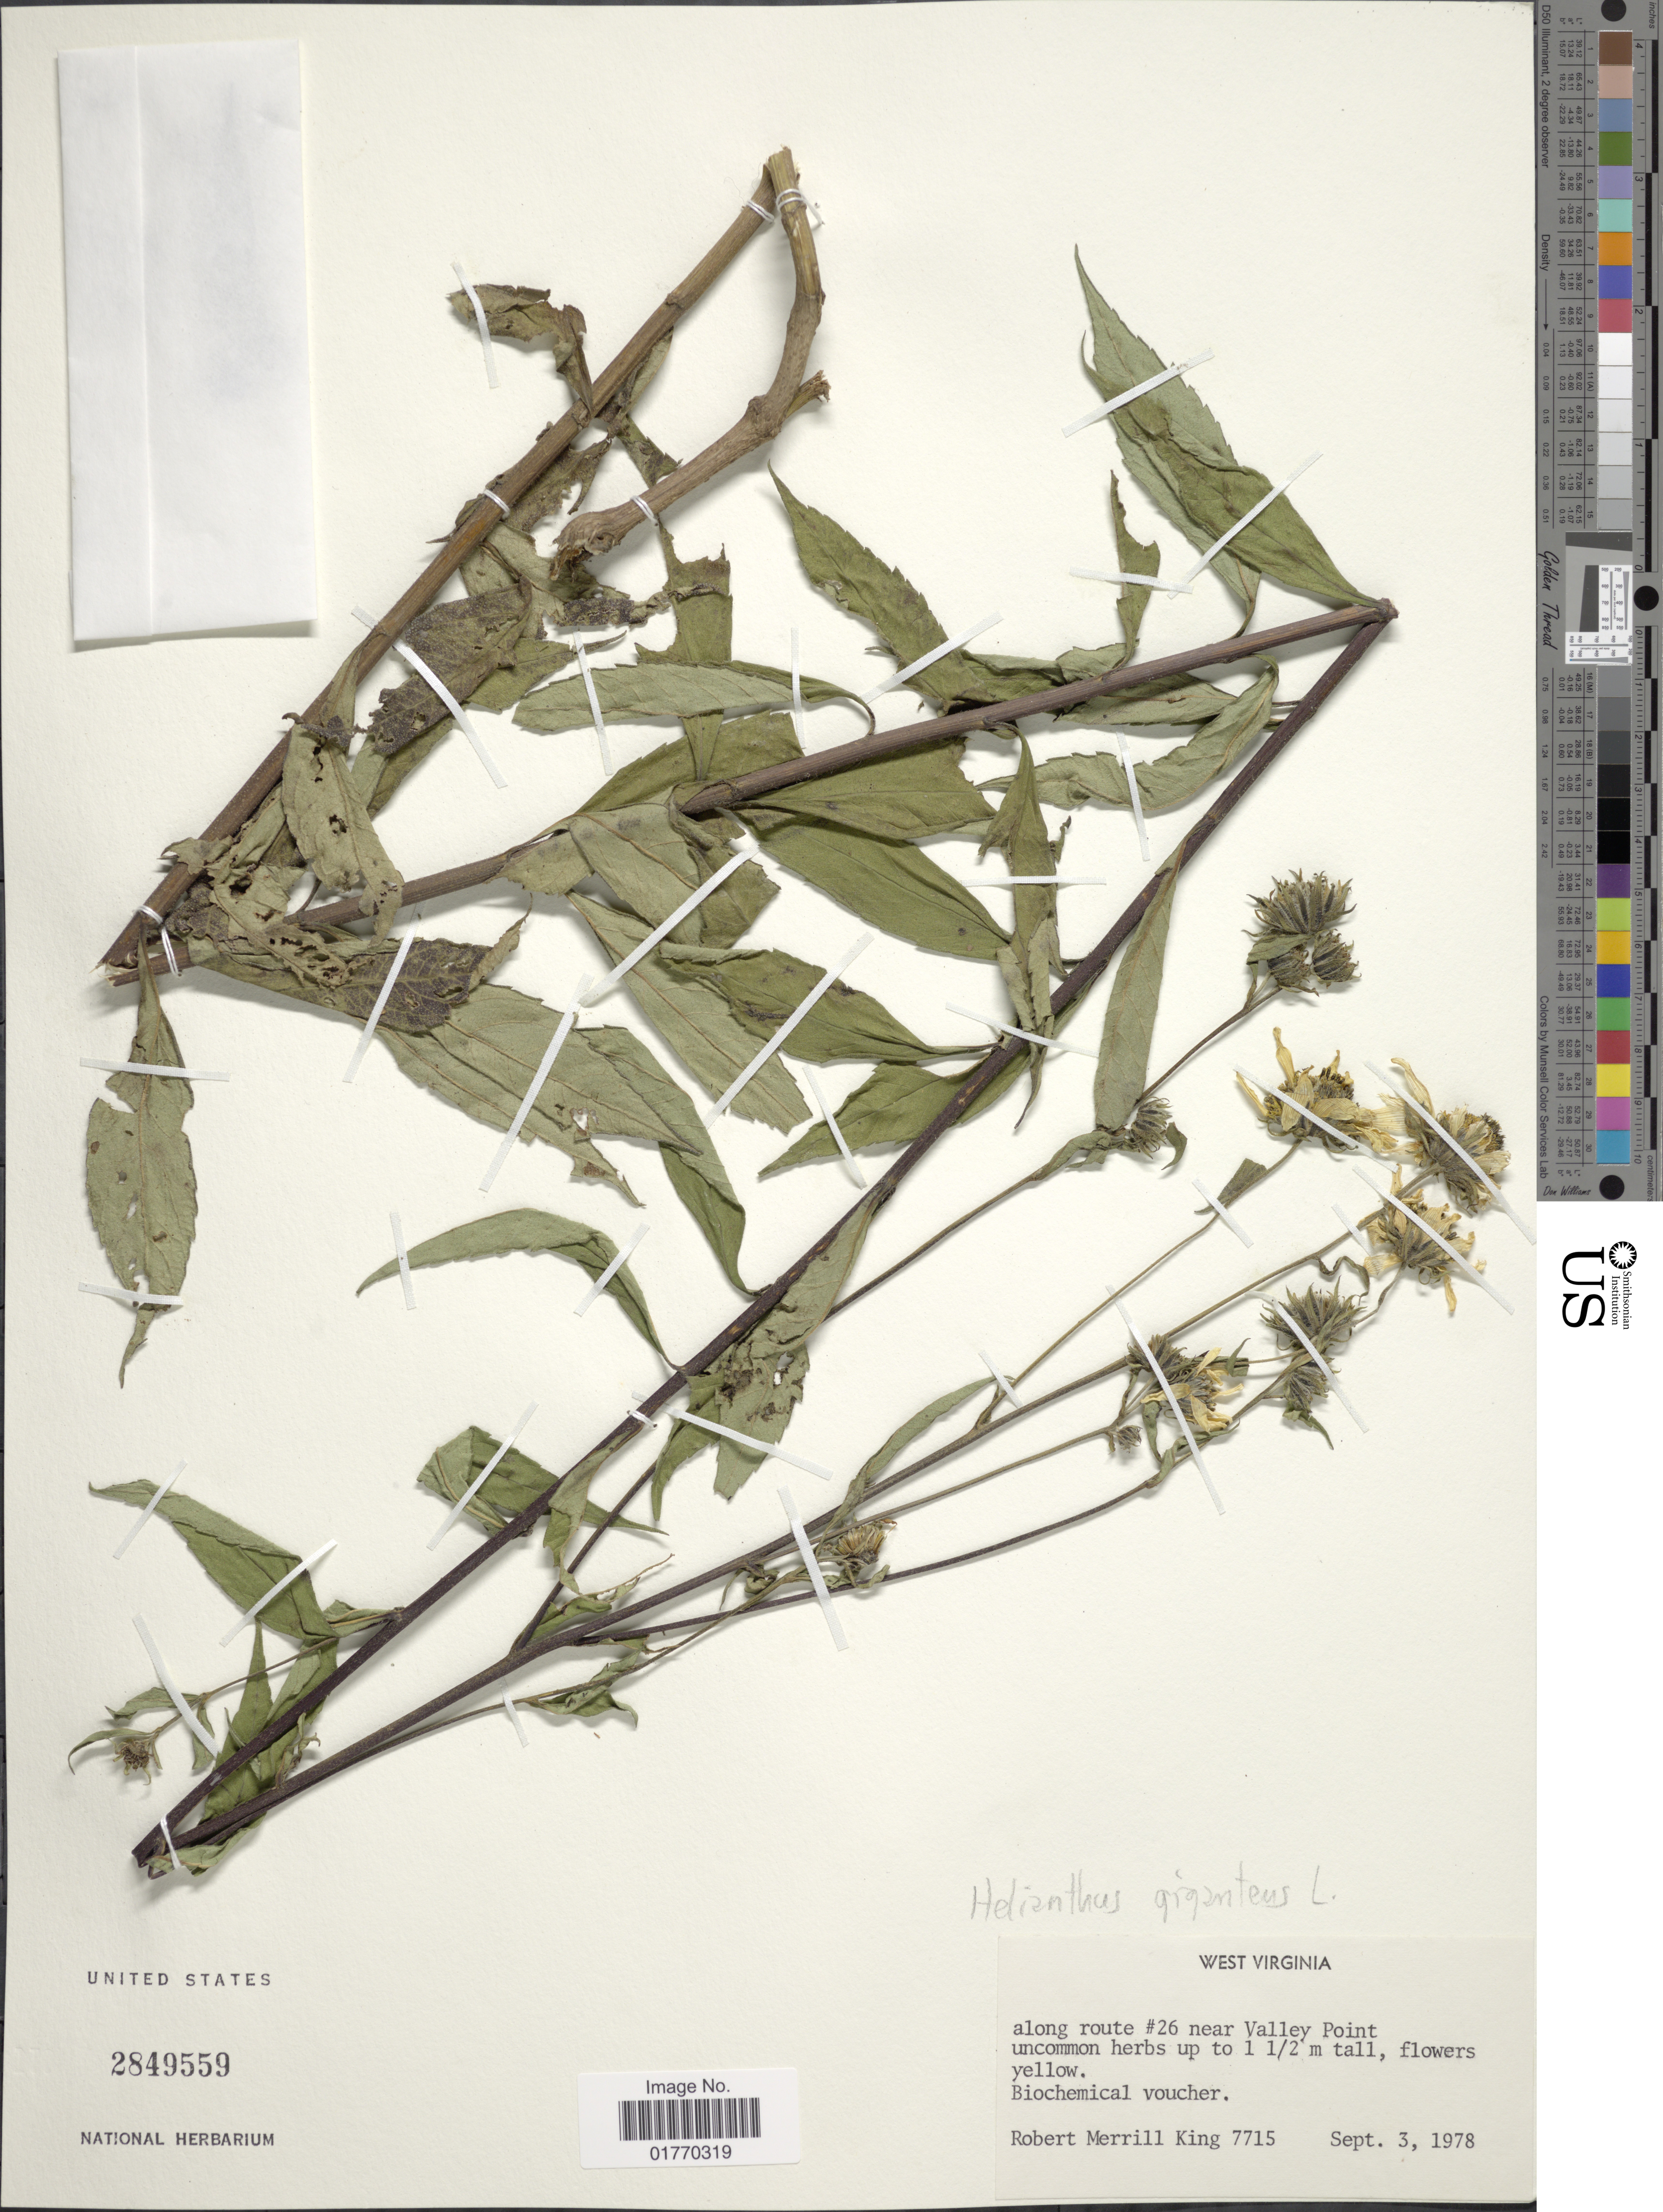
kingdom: Plantae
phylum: Tracheophyta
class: Magnoliopsida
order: Asterales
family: Asteraceae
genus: Helianthus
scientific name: Helianthus giganteus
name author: L.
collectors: R. M. King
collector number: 7715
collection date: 1978-09-03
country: United States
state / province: West Virginia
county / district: Preston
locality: Along route #26 near Valley Point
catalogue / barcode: US 2849559